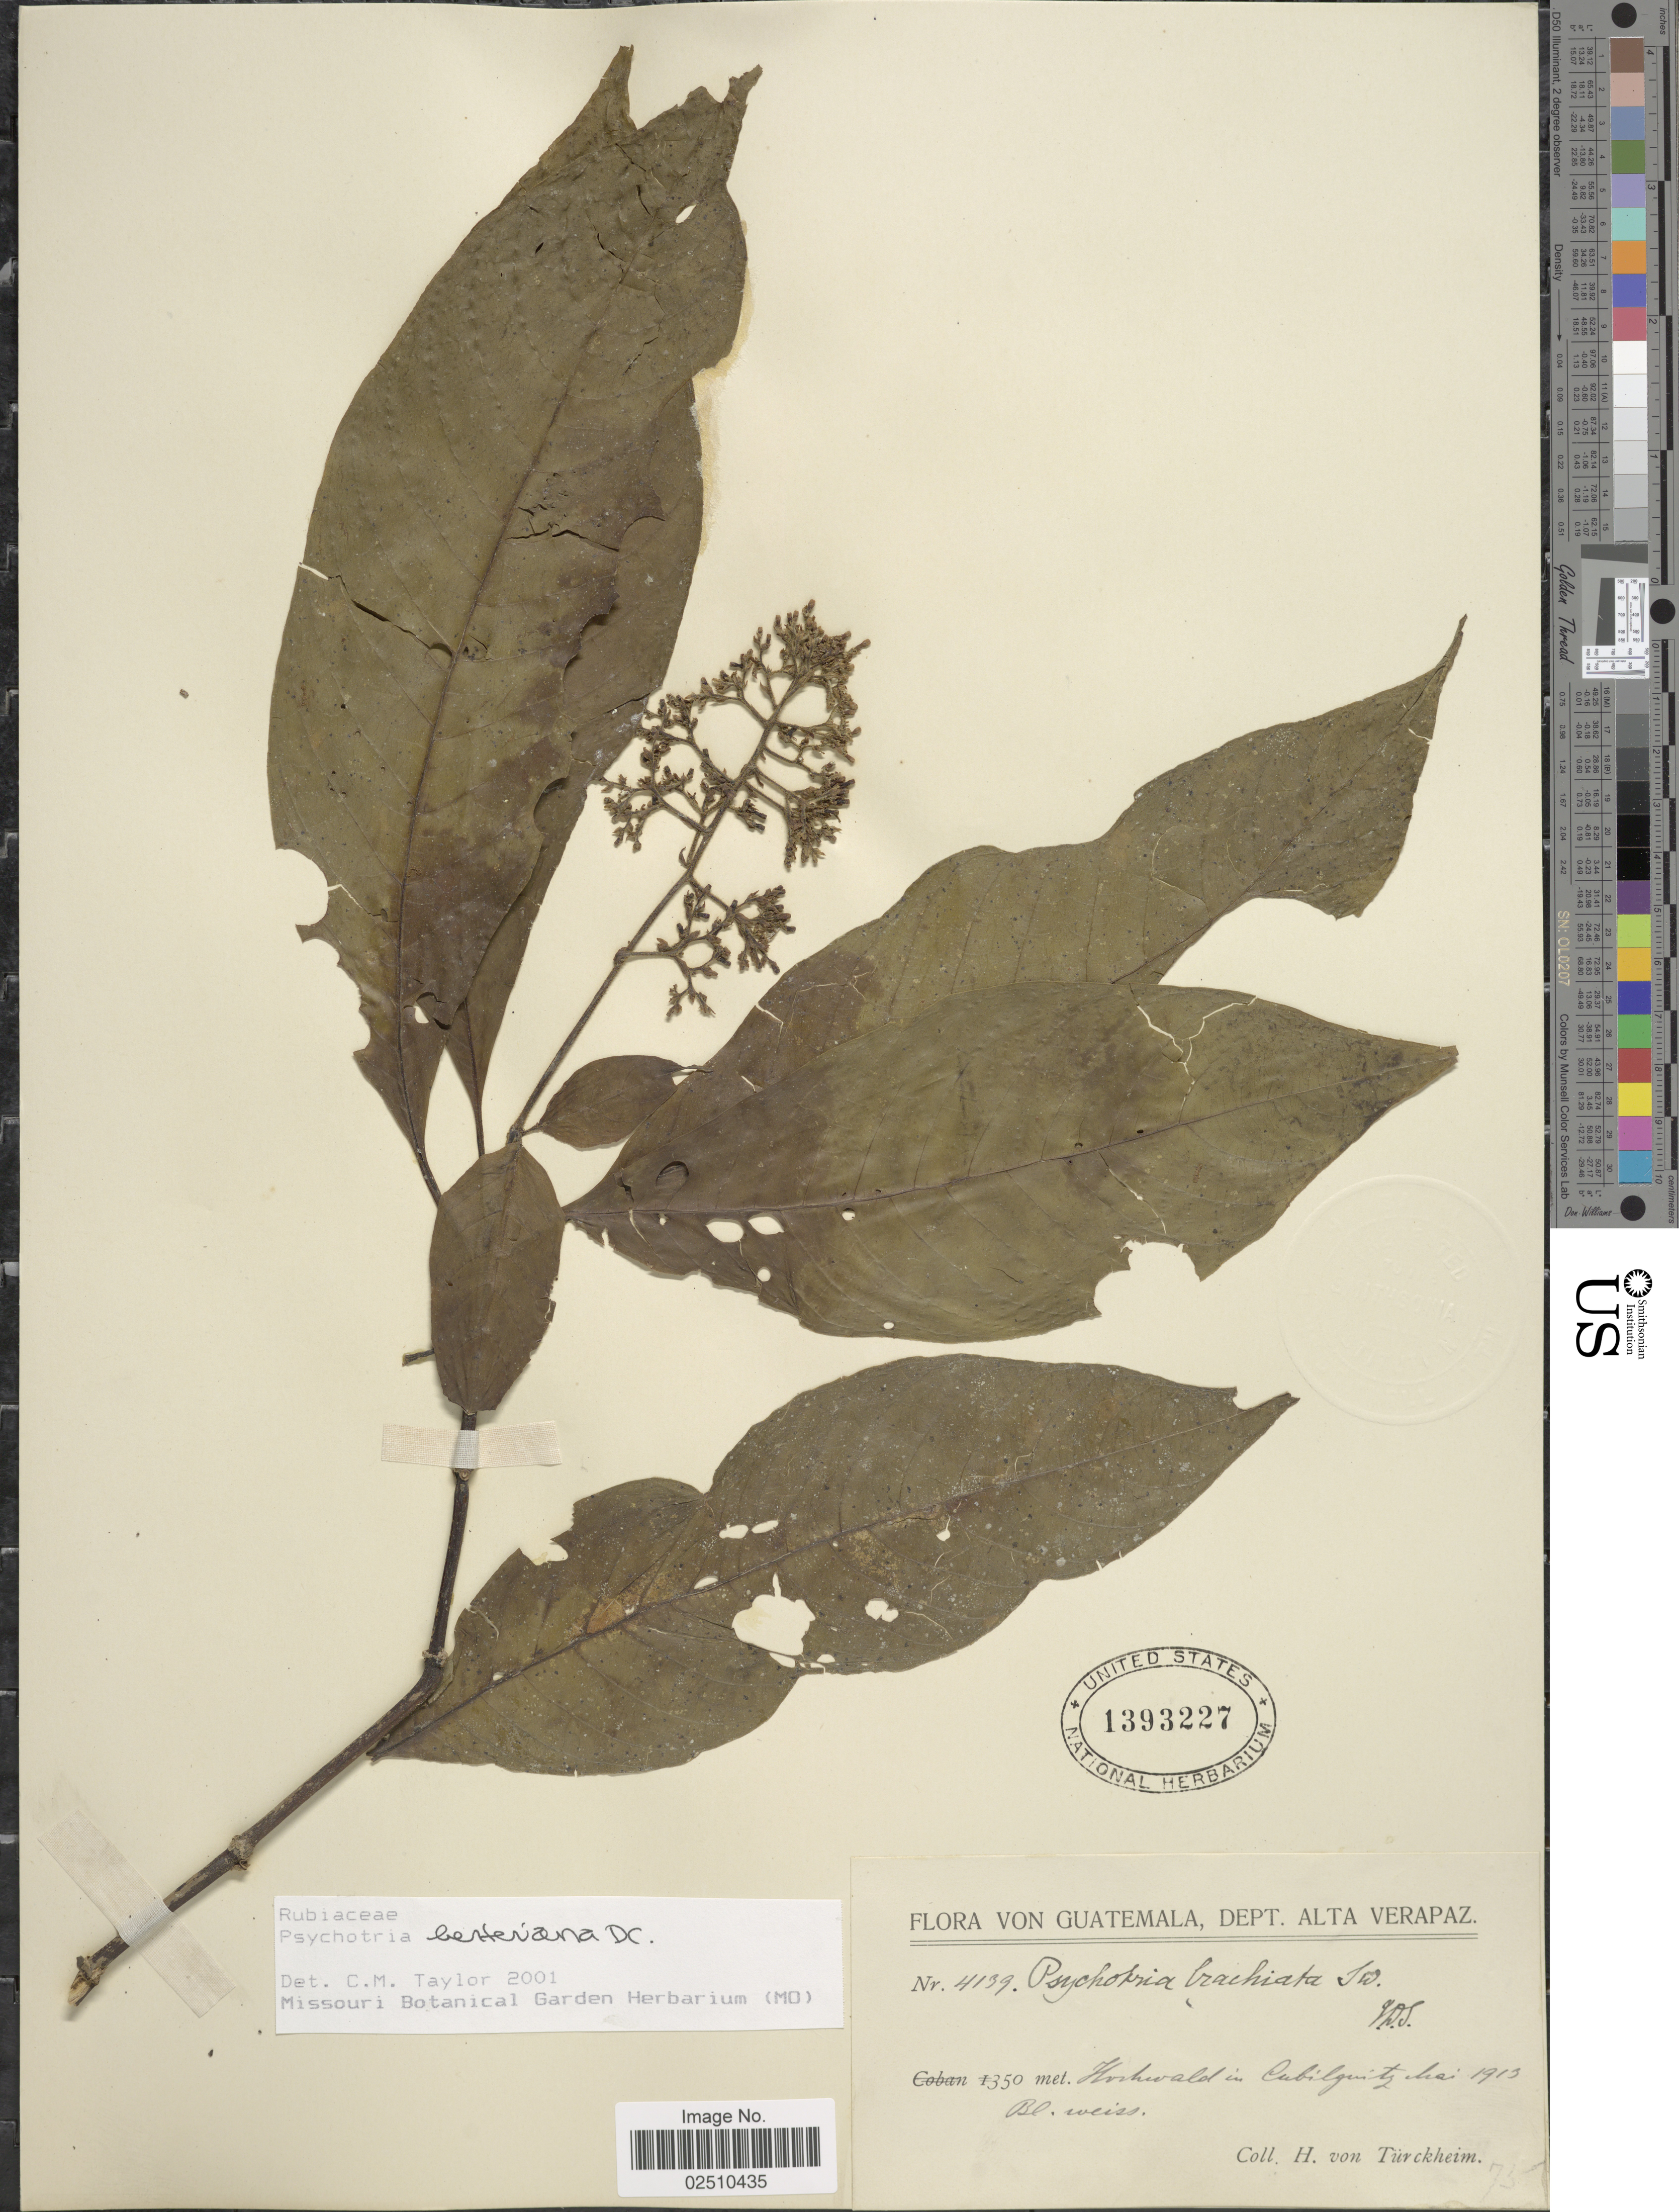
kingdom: Plantae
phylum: Tracheophyta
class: Magnoliopsida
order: Gentianales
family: Rubiaceae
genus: Psychotria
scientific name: Psychotria berteroana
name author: DC.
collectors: H. von Türckheim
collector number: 4139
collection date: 1913-05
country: Guatemala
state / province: Alta Verapaz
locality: Cubilguitz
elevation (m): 350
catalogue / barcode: US 1393227